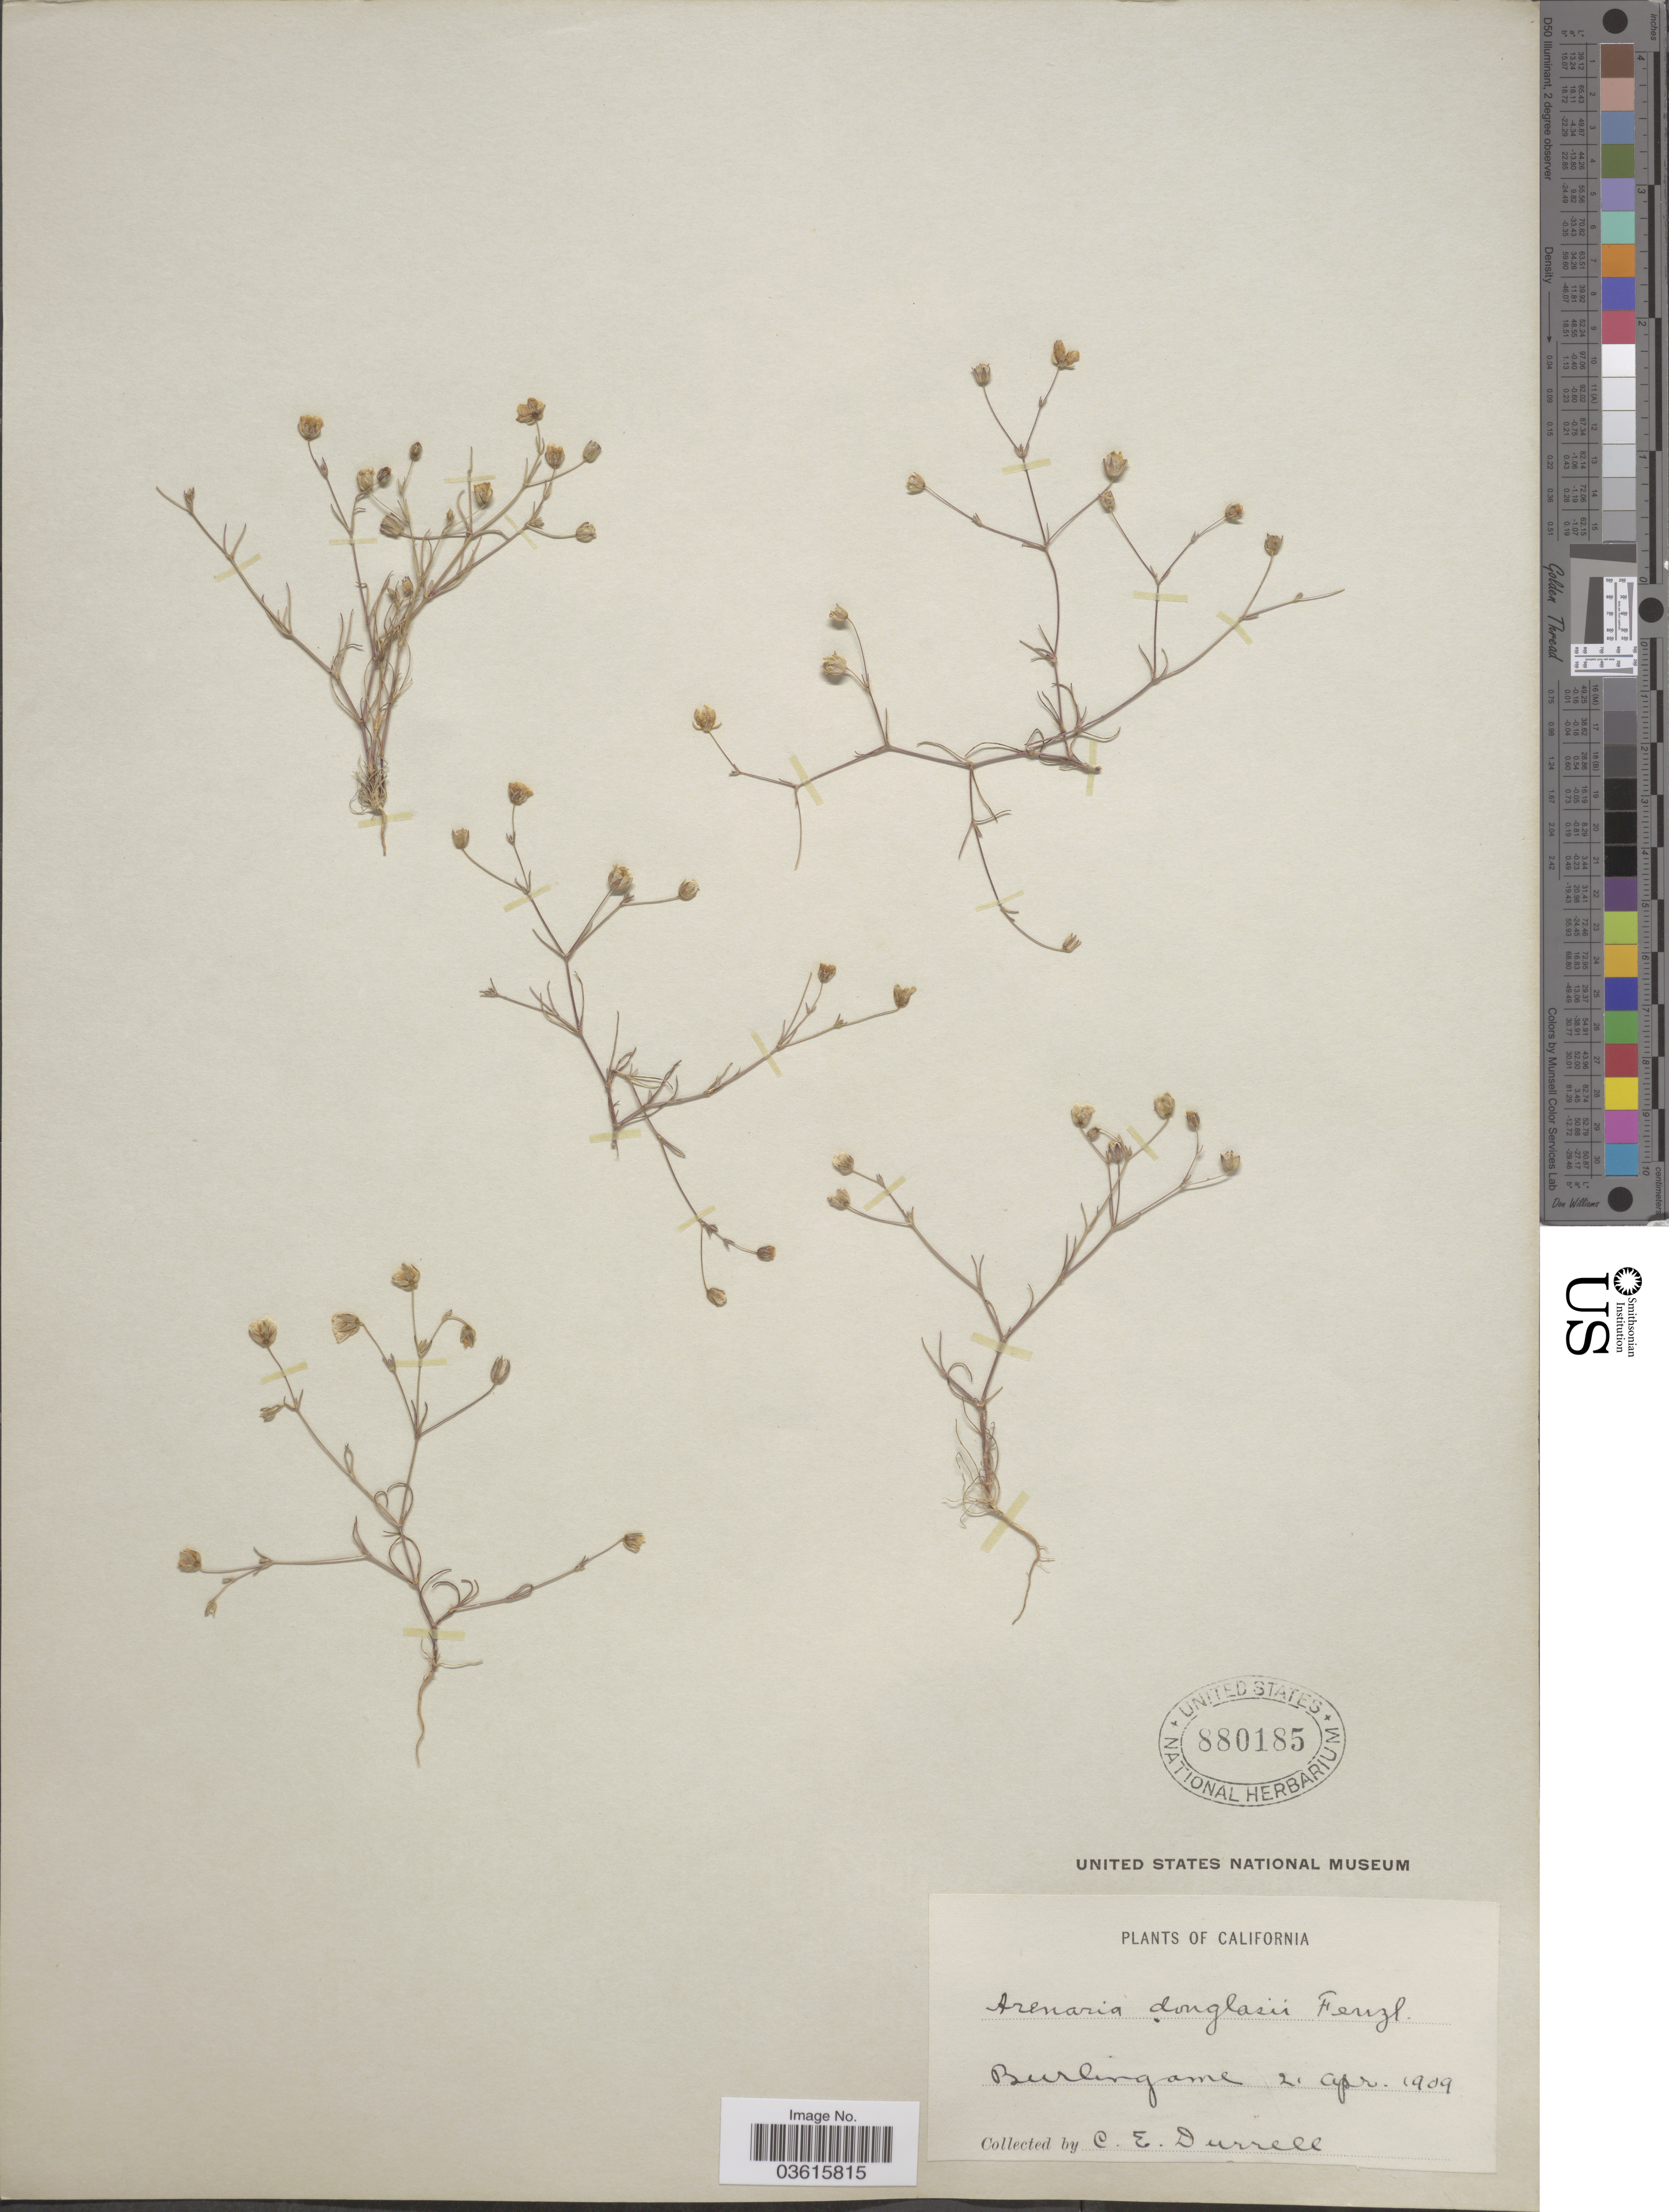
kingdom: Plantae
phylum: Tracheophyta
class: Magnoliopsida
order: Caryophyllales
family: Caryophyllaceae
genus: Minuartia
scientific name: Minuartia douglasii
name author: Mattf.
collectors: C. Durrell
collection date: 1909-04-02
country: United States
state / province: California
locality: Burlingame.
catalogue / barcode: US 880185